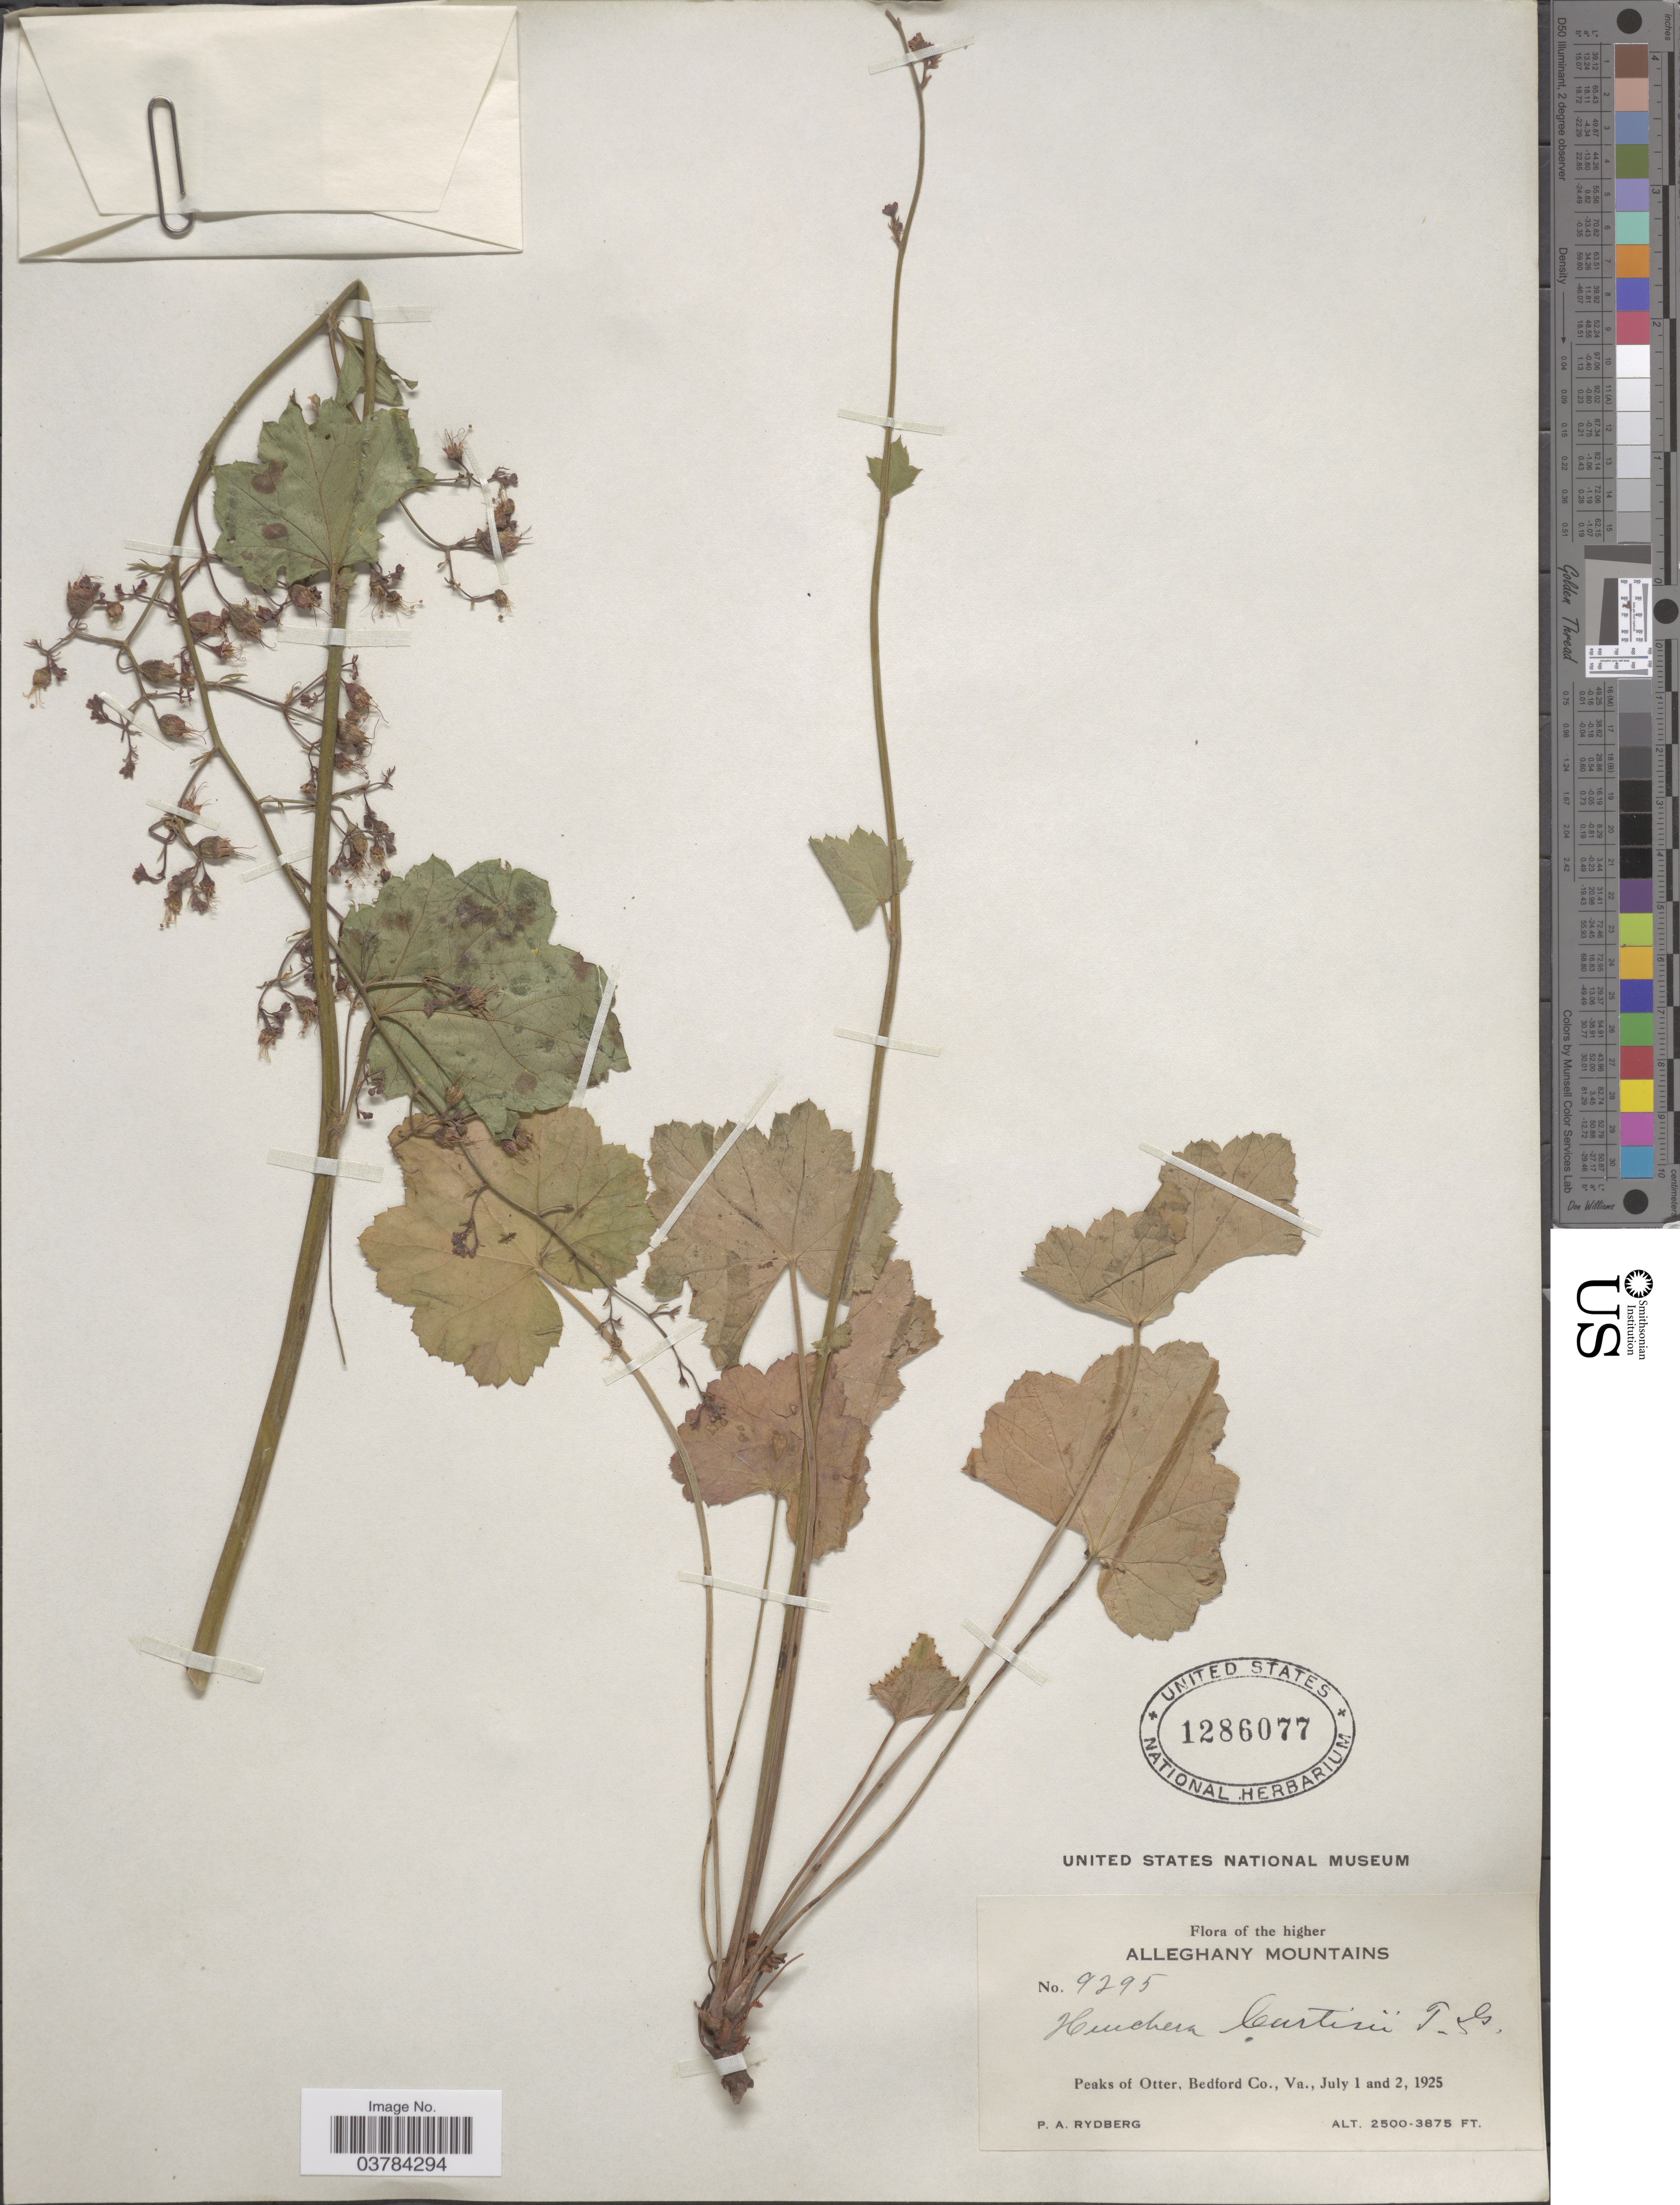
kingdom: Plantae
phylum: Tracheophyta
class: Magnoliopsida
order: Saxifragales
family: Saxifragaceae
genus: Heuchera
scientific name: Heuchera curtisii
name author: Torr. & A. Gray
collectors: P. A. Rydberg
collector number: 9295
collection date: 1925-07-01/1925-07-02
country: United States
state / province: Virginia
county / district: Bedford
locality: The Higher Alleghany Mountains. Peaks of Otter, Bedford Co.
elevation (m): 762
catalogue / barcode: US 1286077